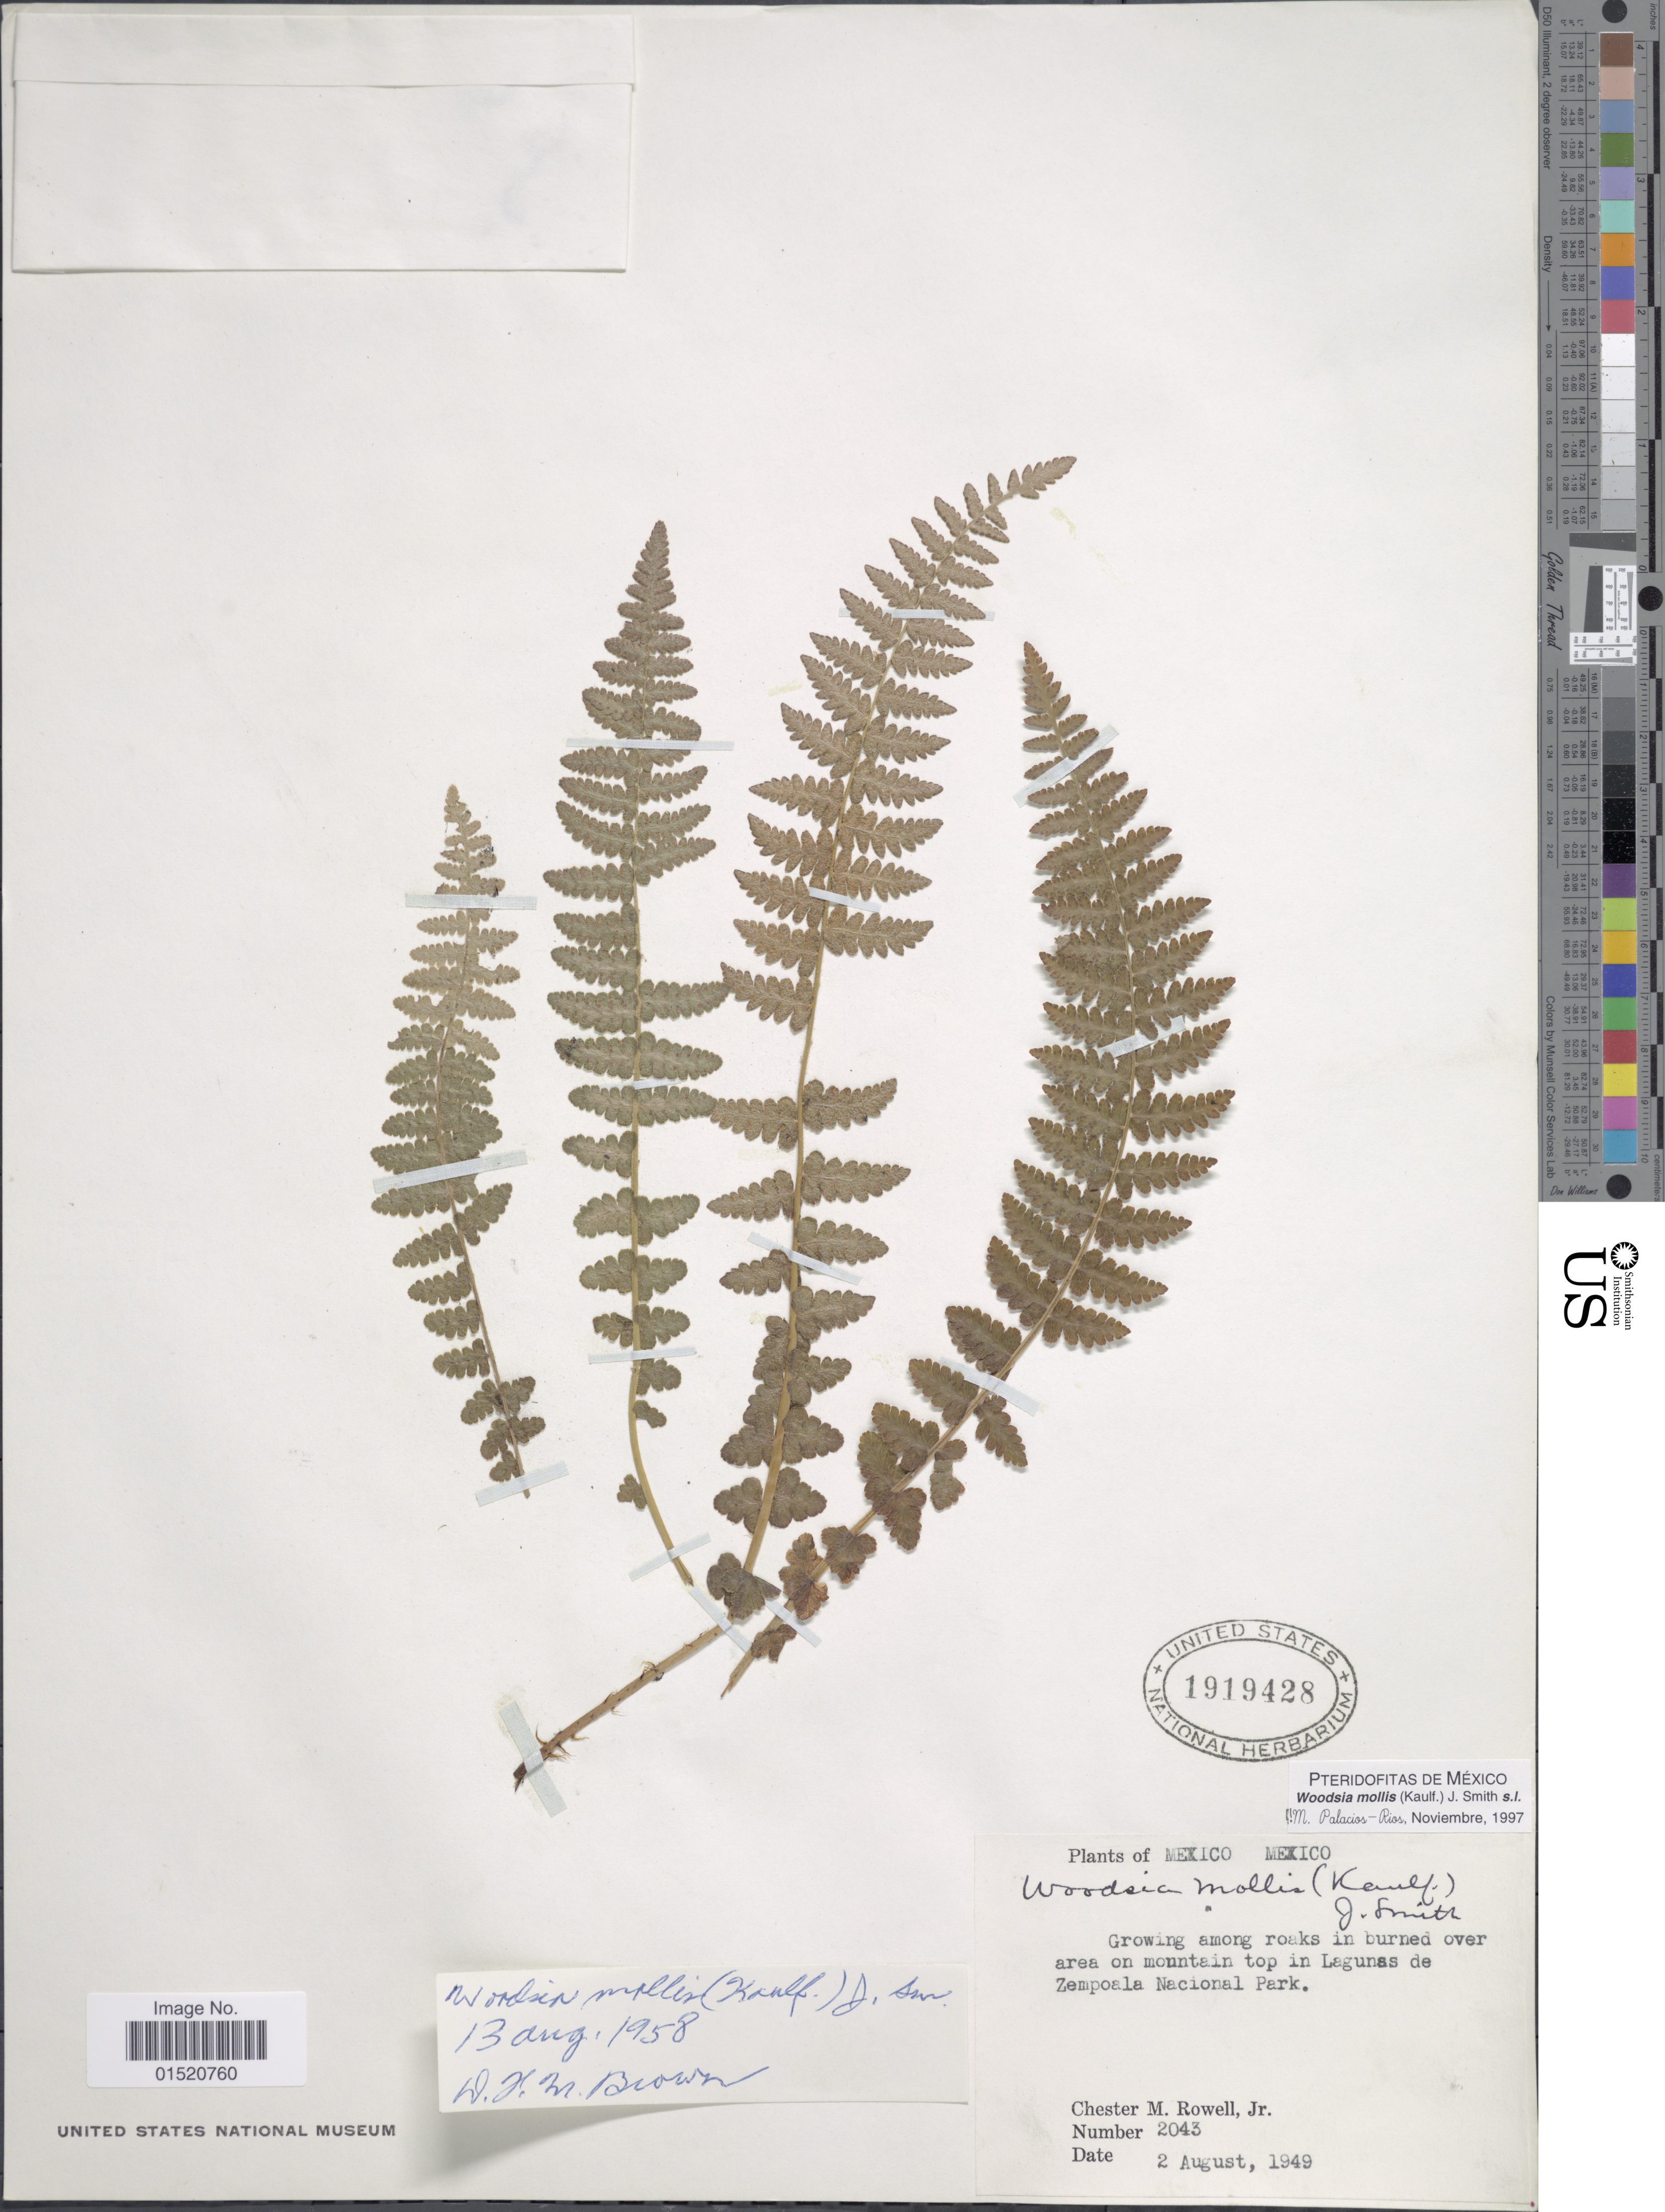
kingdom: Plantae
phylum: Tracheophyta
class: Polypodiopsida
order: Polypodiales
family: Woodsiaceae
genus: Woodsia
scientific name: Woodsia mollis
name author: (Kaulf.) J. Sm.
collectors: C. M. Rowell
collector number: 2043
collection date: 1949-08-02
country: Mexico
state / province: México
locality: Growing among roaks in burned over area on mountain top in Lagunas de Zempoala Nacional Park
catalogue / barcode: US 1919428